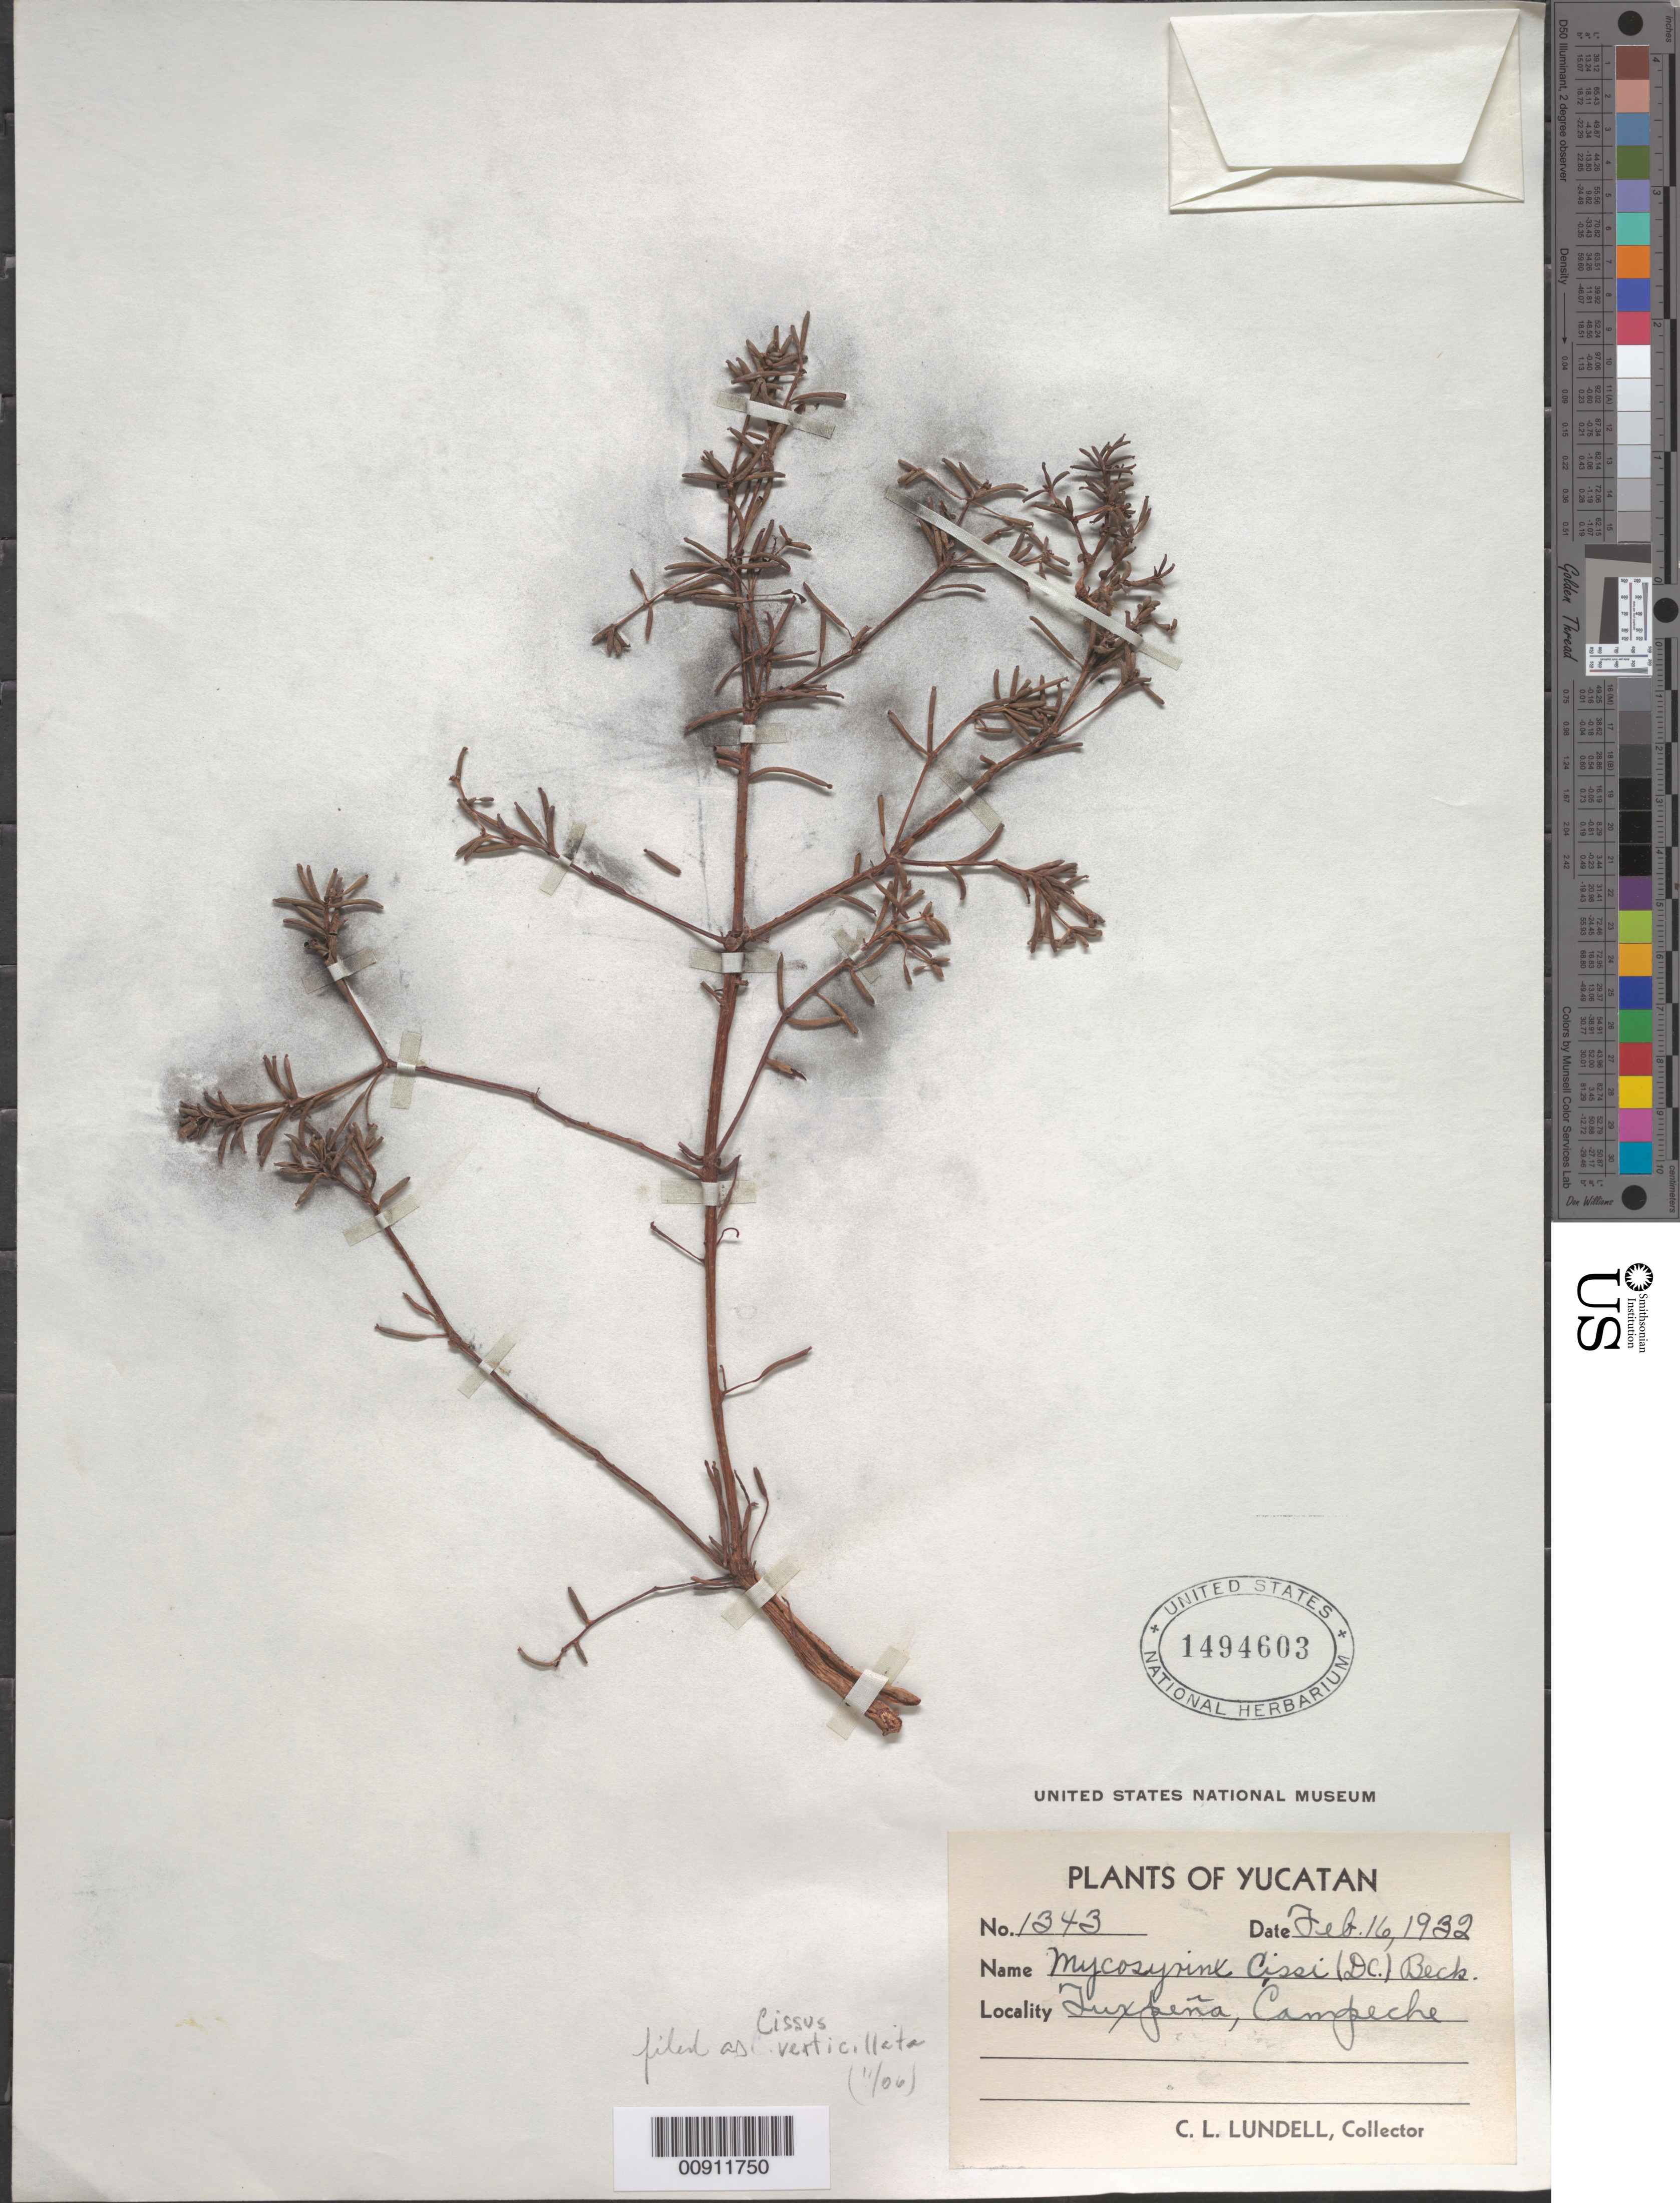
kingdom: Plantae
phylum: Tracheophyta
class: Magnoliopsida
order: Vitales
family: Vitaceae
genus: Cissus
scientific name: Cissus verticillata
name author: (L.) Nicolson & C.E. Jarvis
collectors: C. L. Lundell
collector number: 1343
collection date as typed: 16 Feb 1932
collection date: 1932-02-16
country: Mexico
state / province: Campeche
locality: Tuxpeña, Campeche.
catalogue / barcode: US 1494603